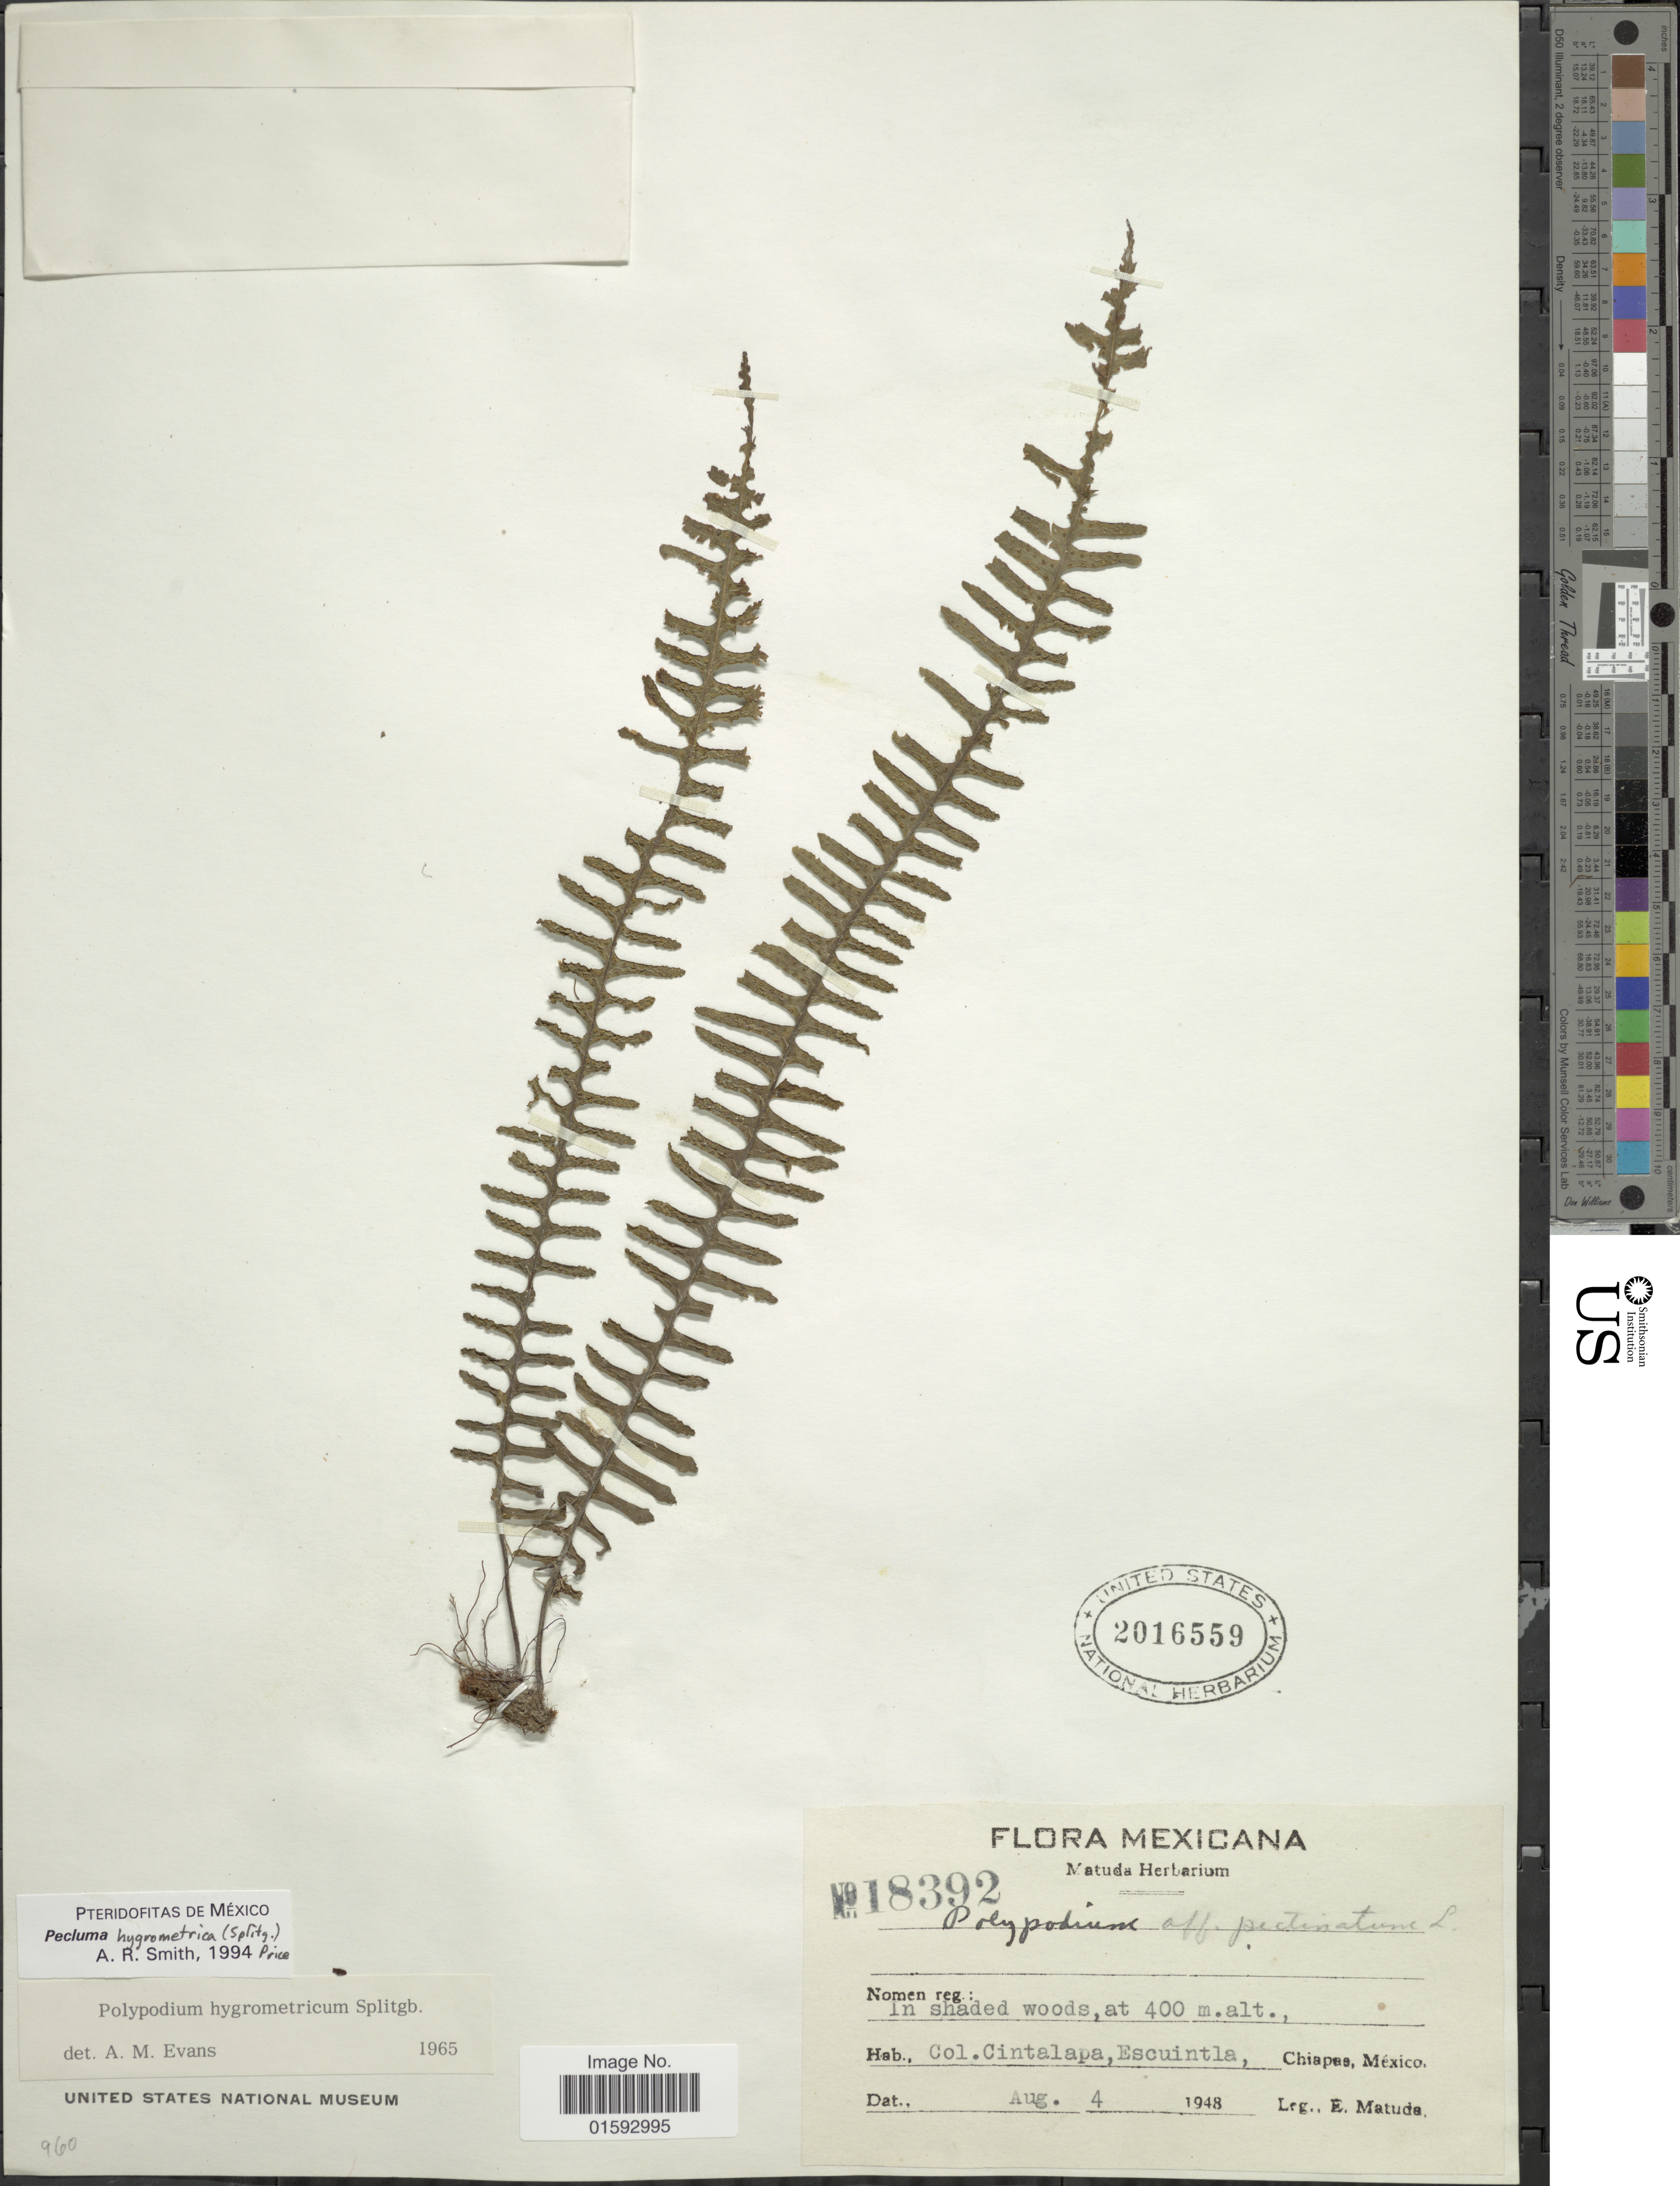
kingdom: Plantae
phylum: Tracheophyta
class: Polypodiopsida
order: Polypodiales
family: Polypodiaceae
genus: Pecluma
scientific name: Pecluma hygrometrica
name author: (Splitg.) M.G. Price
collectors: E. Matuda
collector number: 18392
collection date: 1948-08-04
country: Mexico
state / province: Chiapas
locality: Col. Cintalapa, Escuintla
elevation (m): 400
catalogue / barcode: US 2016559